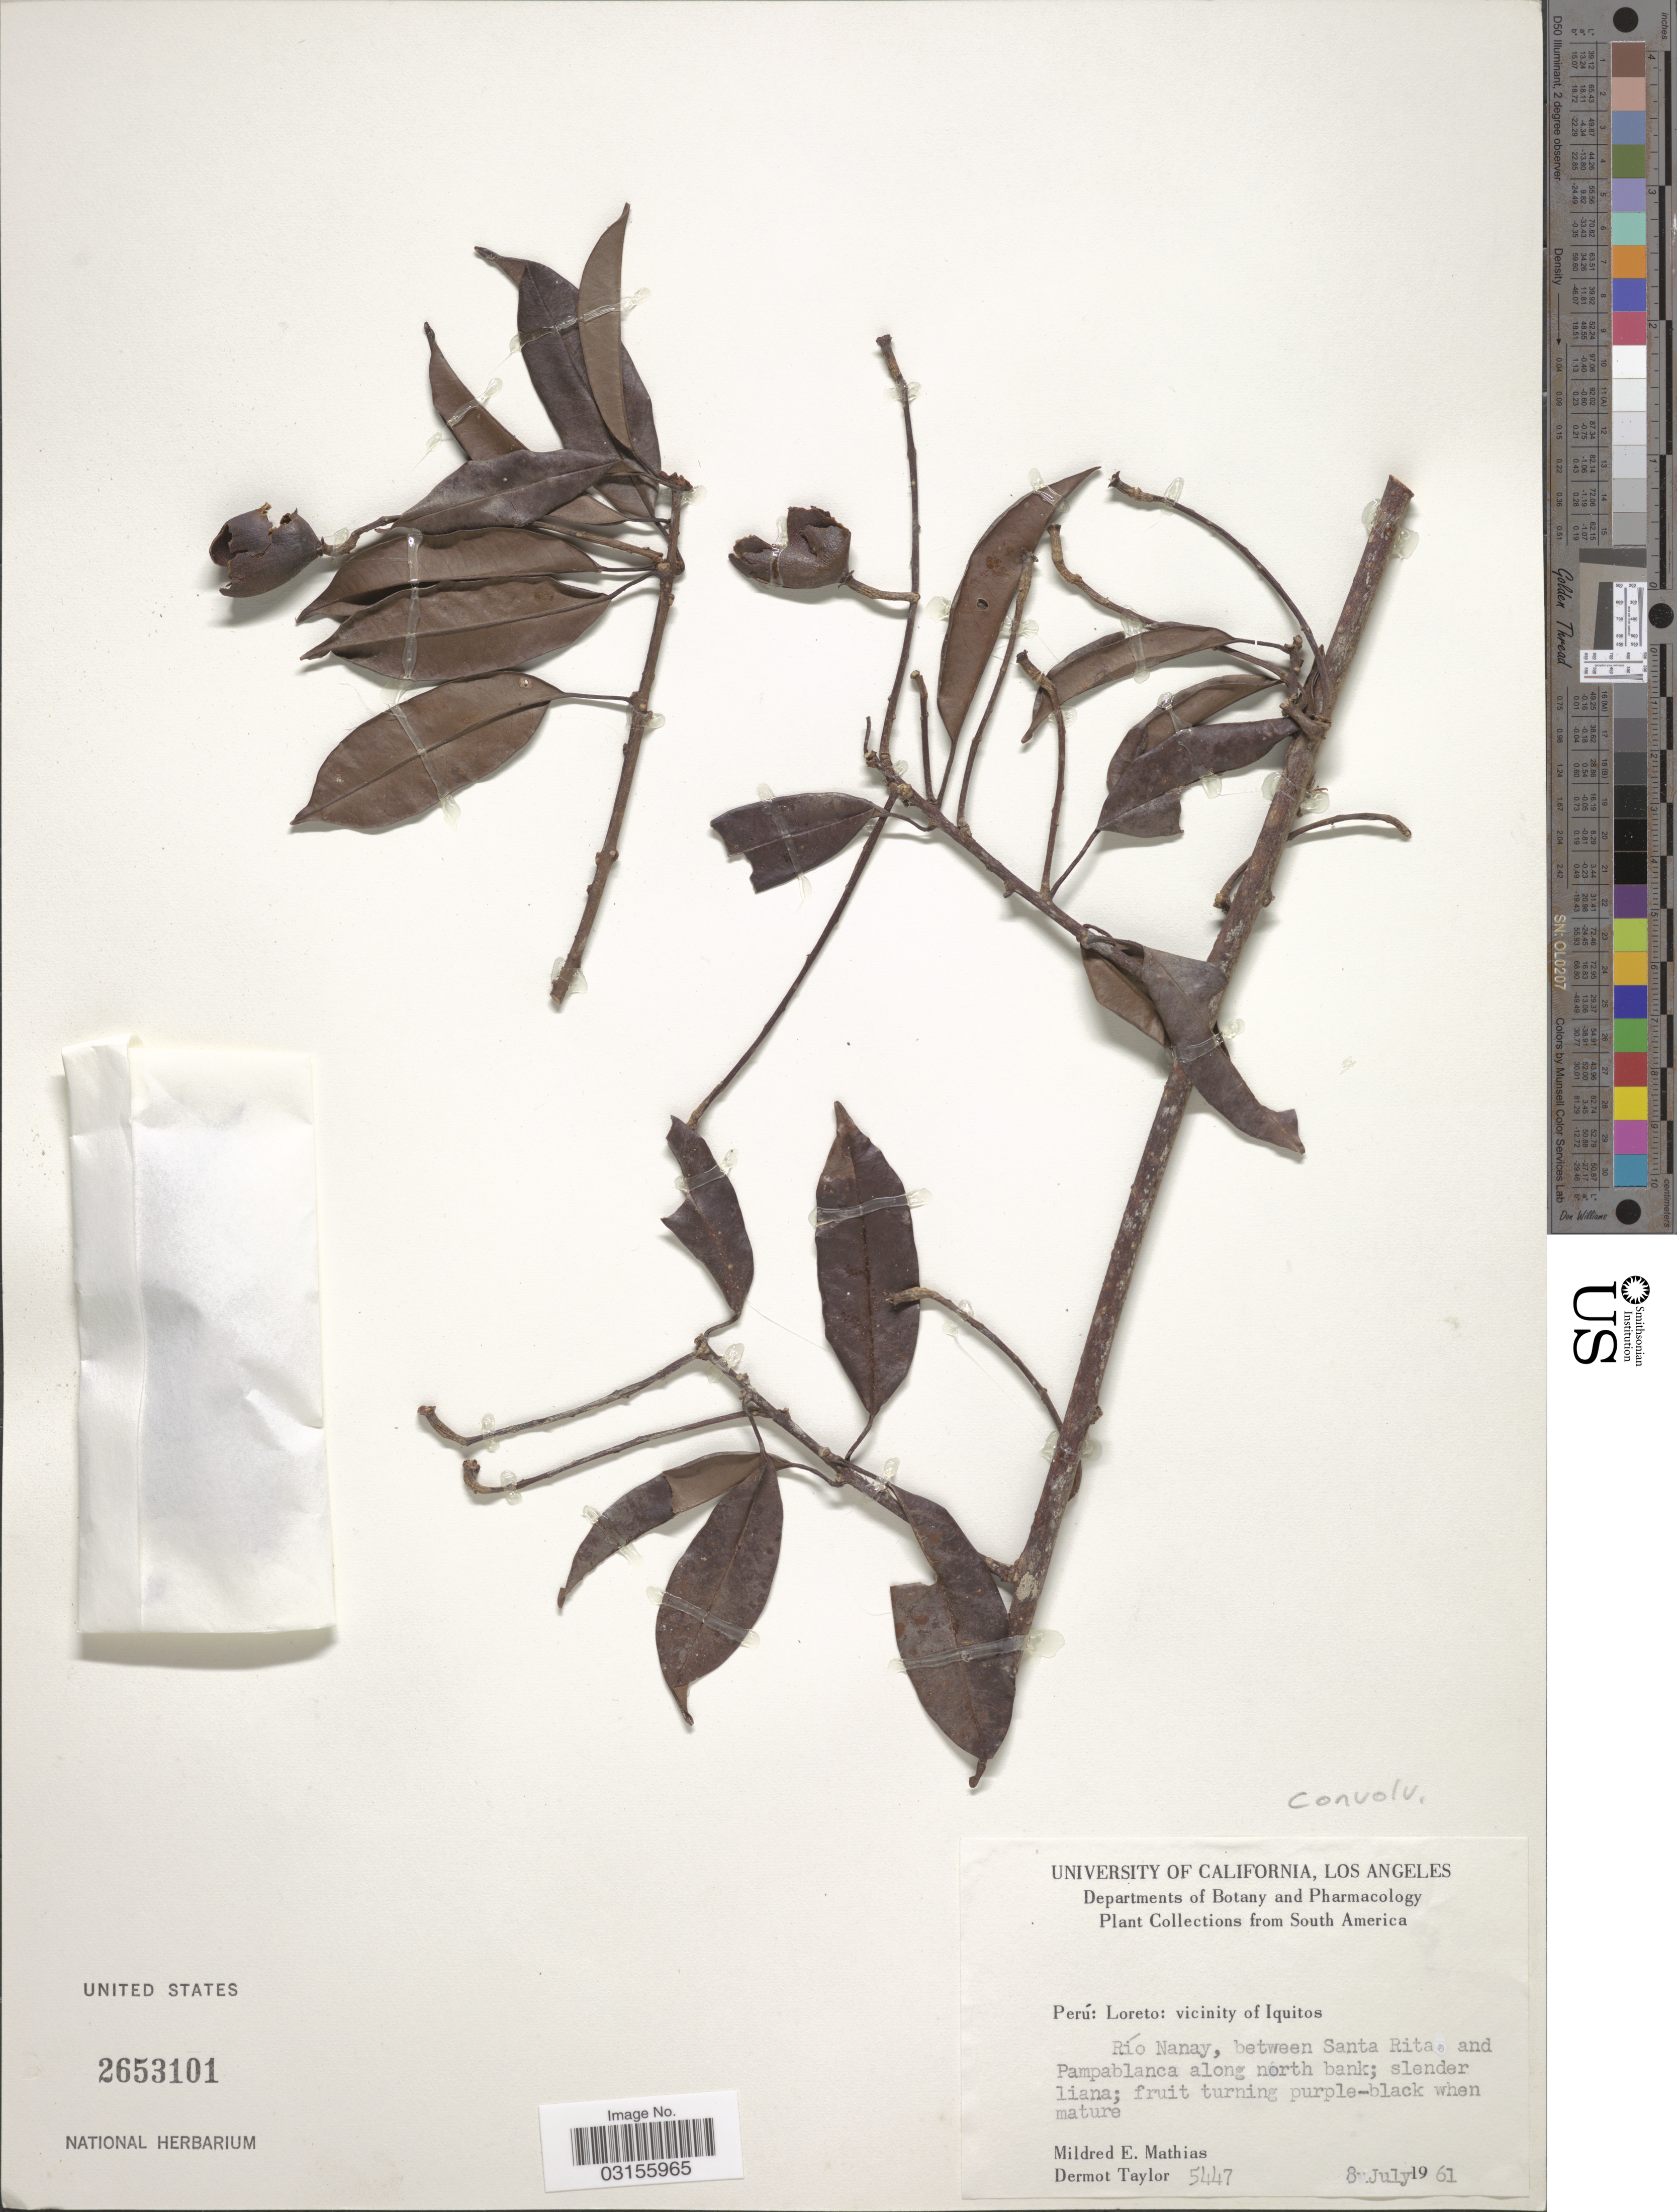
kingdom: Plantae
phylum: Tracheophyta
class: Magnoliopsida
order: Solanales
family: Convolvulaceae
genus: Maripa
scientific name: Maripa peruviana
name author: Ooststr.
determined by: Staples, G. W.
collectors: M. E. Mathias & D. Taylor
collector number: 5447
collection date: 1961-07-08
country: Peru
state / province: Loreto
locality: Vicinity of Iquitos. Río Nanay, between Santa Rita and Pampablanca along north bank.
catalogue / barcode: US 2653101